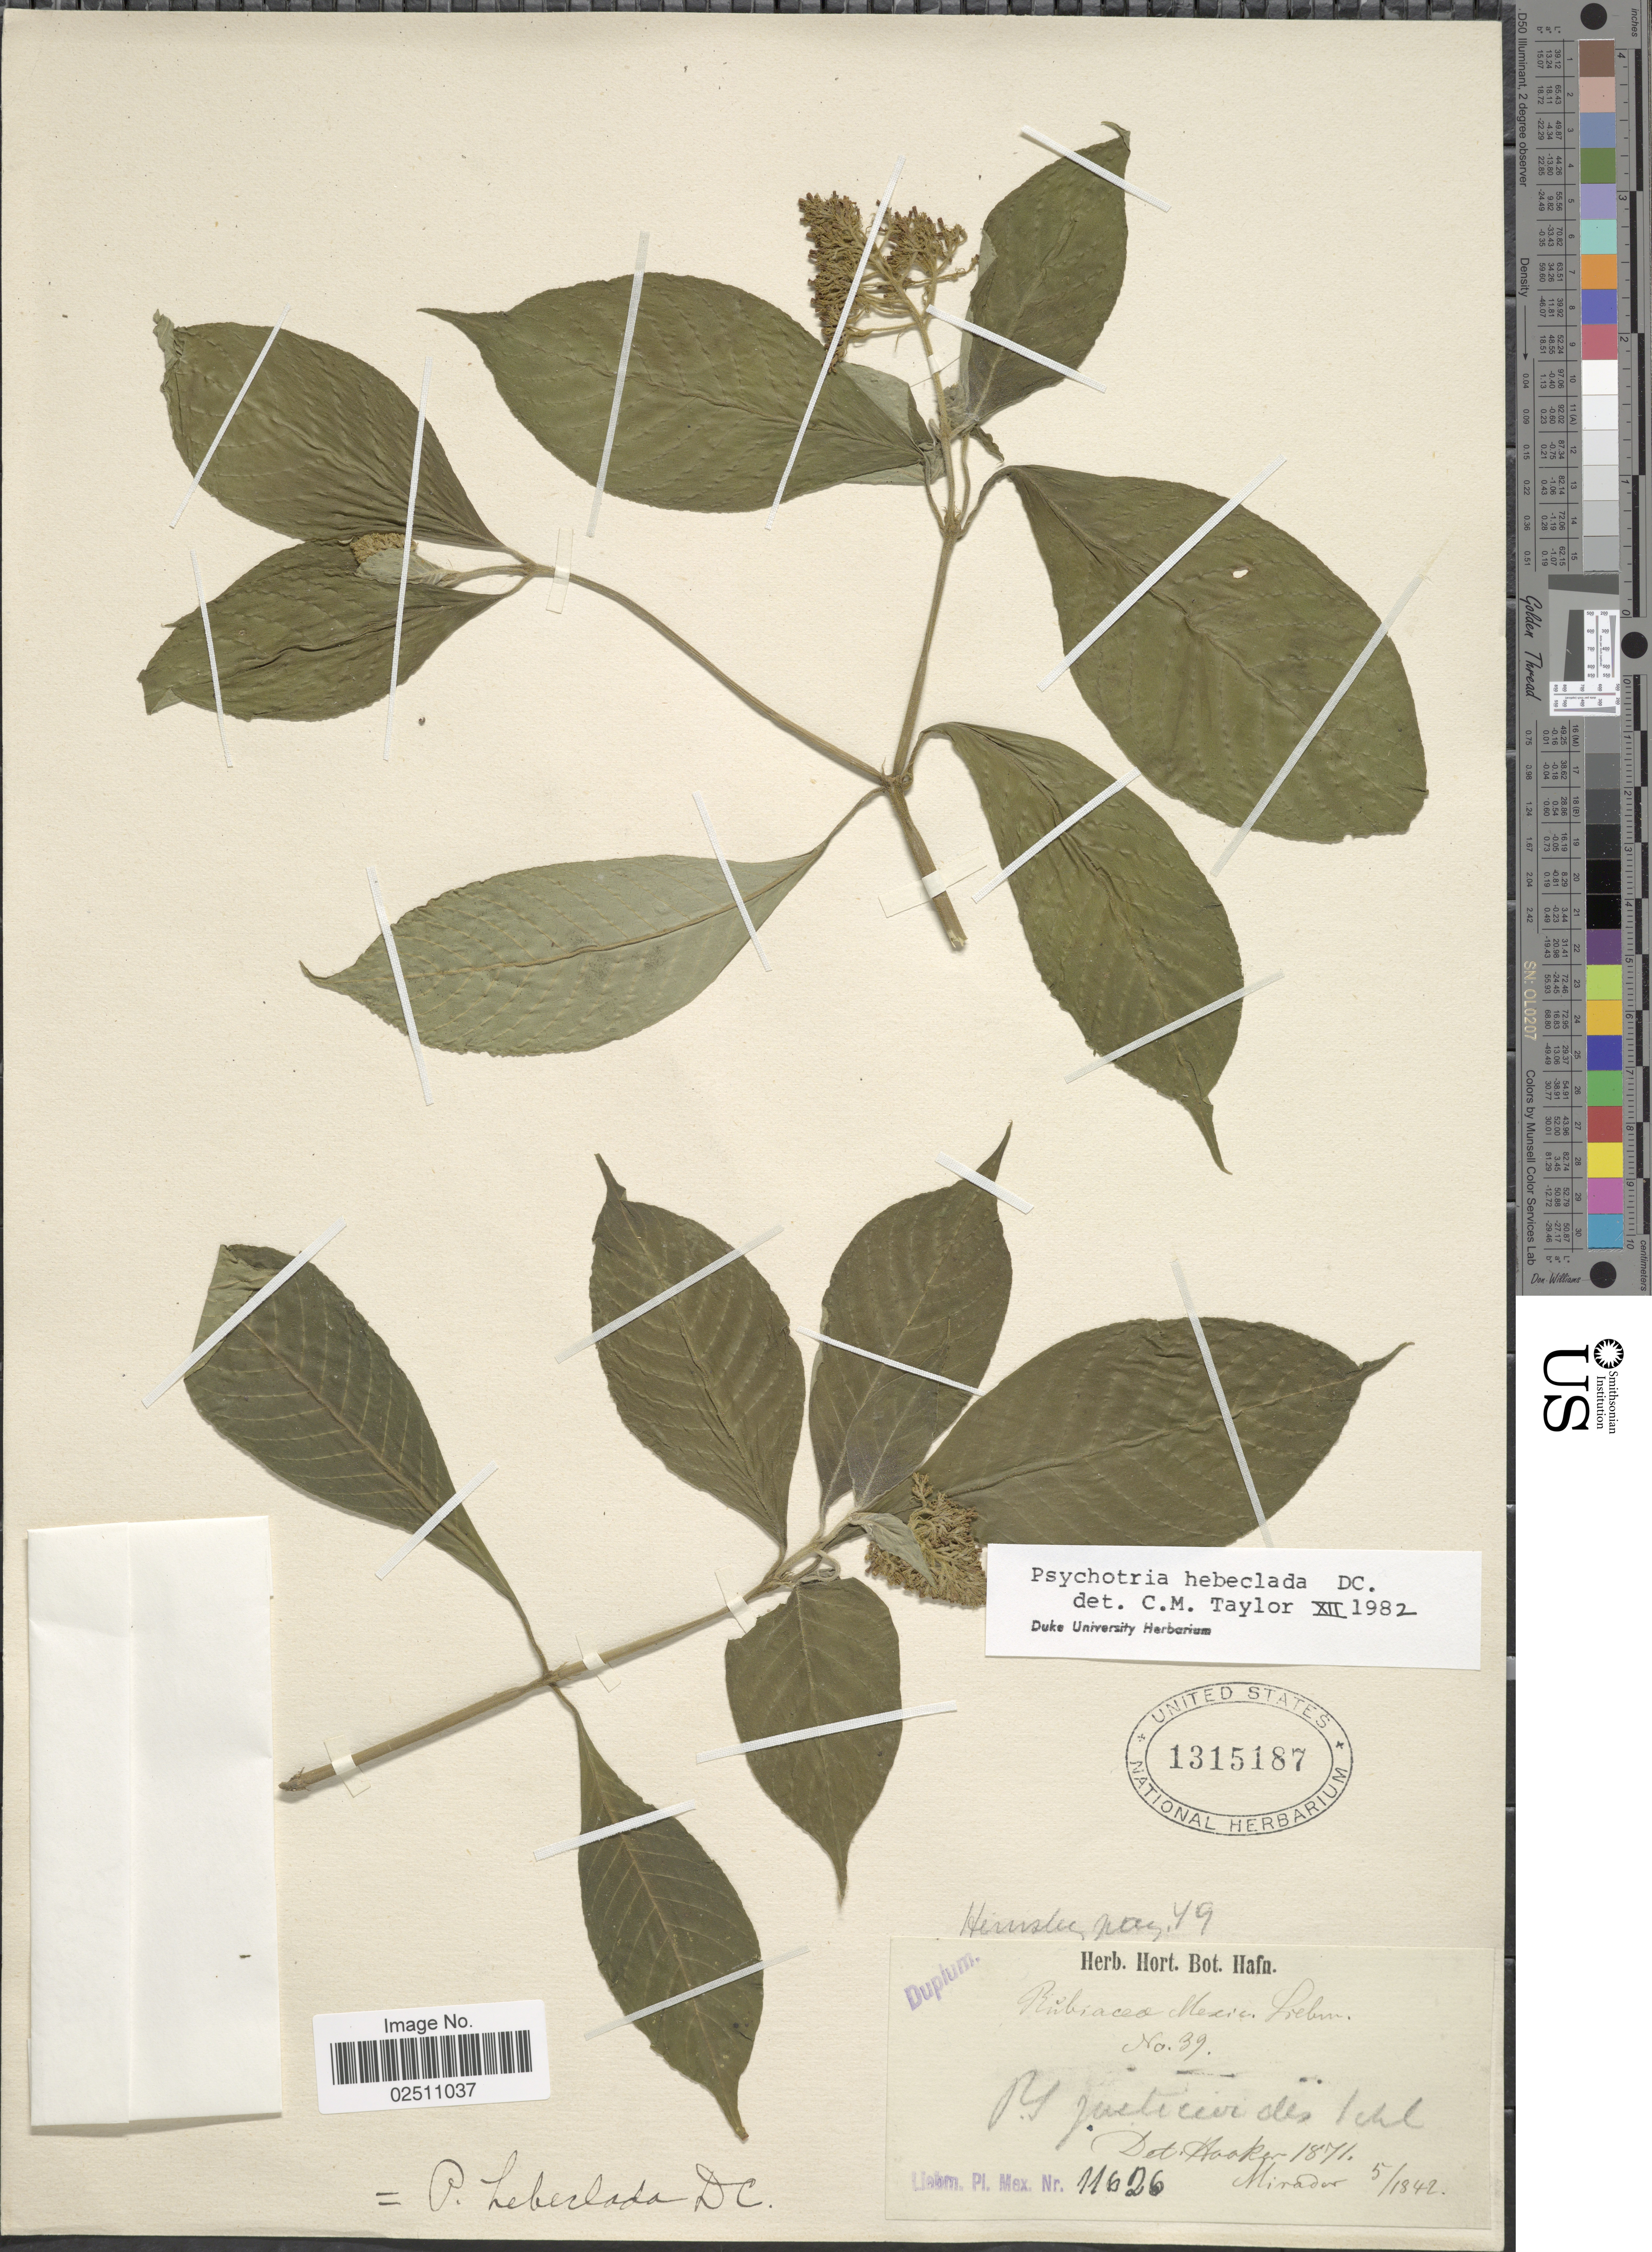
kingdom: Plantae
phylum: Tracheophyta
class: Magnoliopsida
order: Gentianales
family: Rubiaceae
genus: Psychotria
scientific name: Psychotria hebeclada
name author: DC.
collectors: Liebmann, --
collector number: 11626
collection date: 1842-05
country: Mexico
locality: Mirador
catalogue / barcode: US 1315187